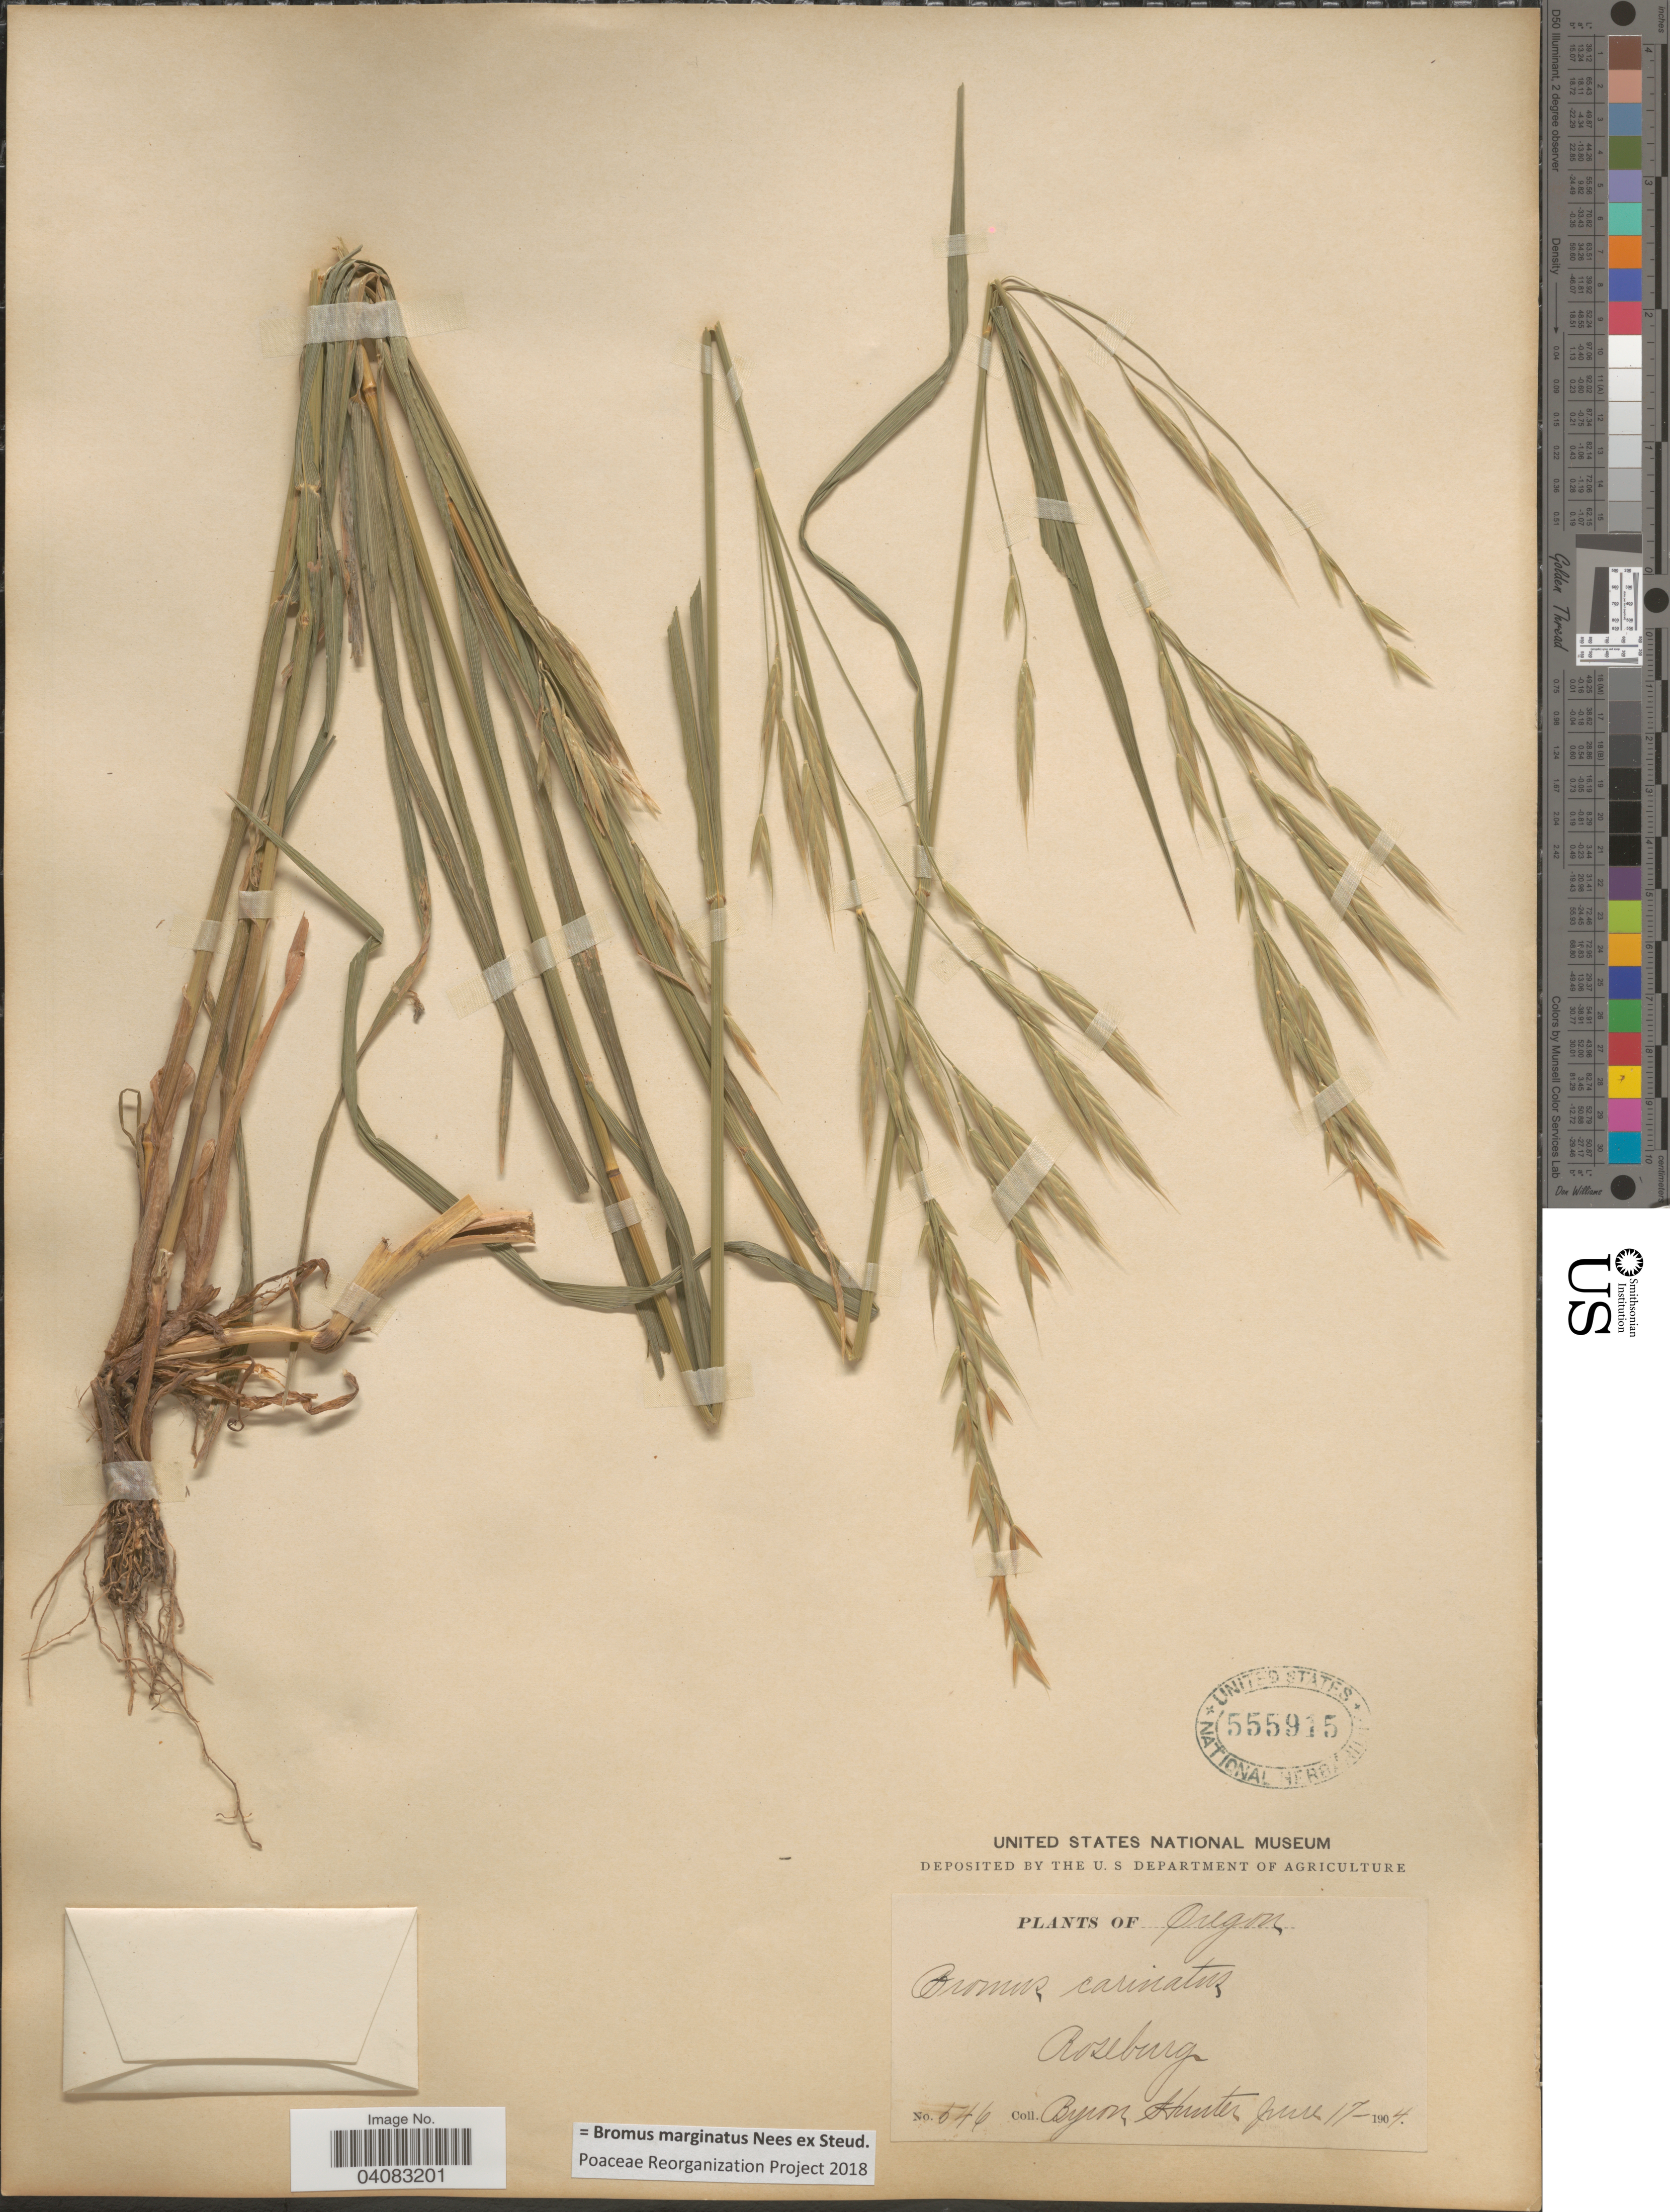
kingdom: Plantae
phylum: Tracheophyta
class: Liliopsida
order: Poales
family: Poaceae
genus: Bromus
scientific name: Bromus marginatus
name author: Nees ex Steud.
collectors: B. Hunter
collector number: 546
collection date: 1904-06-17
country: United States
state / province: Oregon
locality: Roseburg.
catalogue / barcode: US 555915